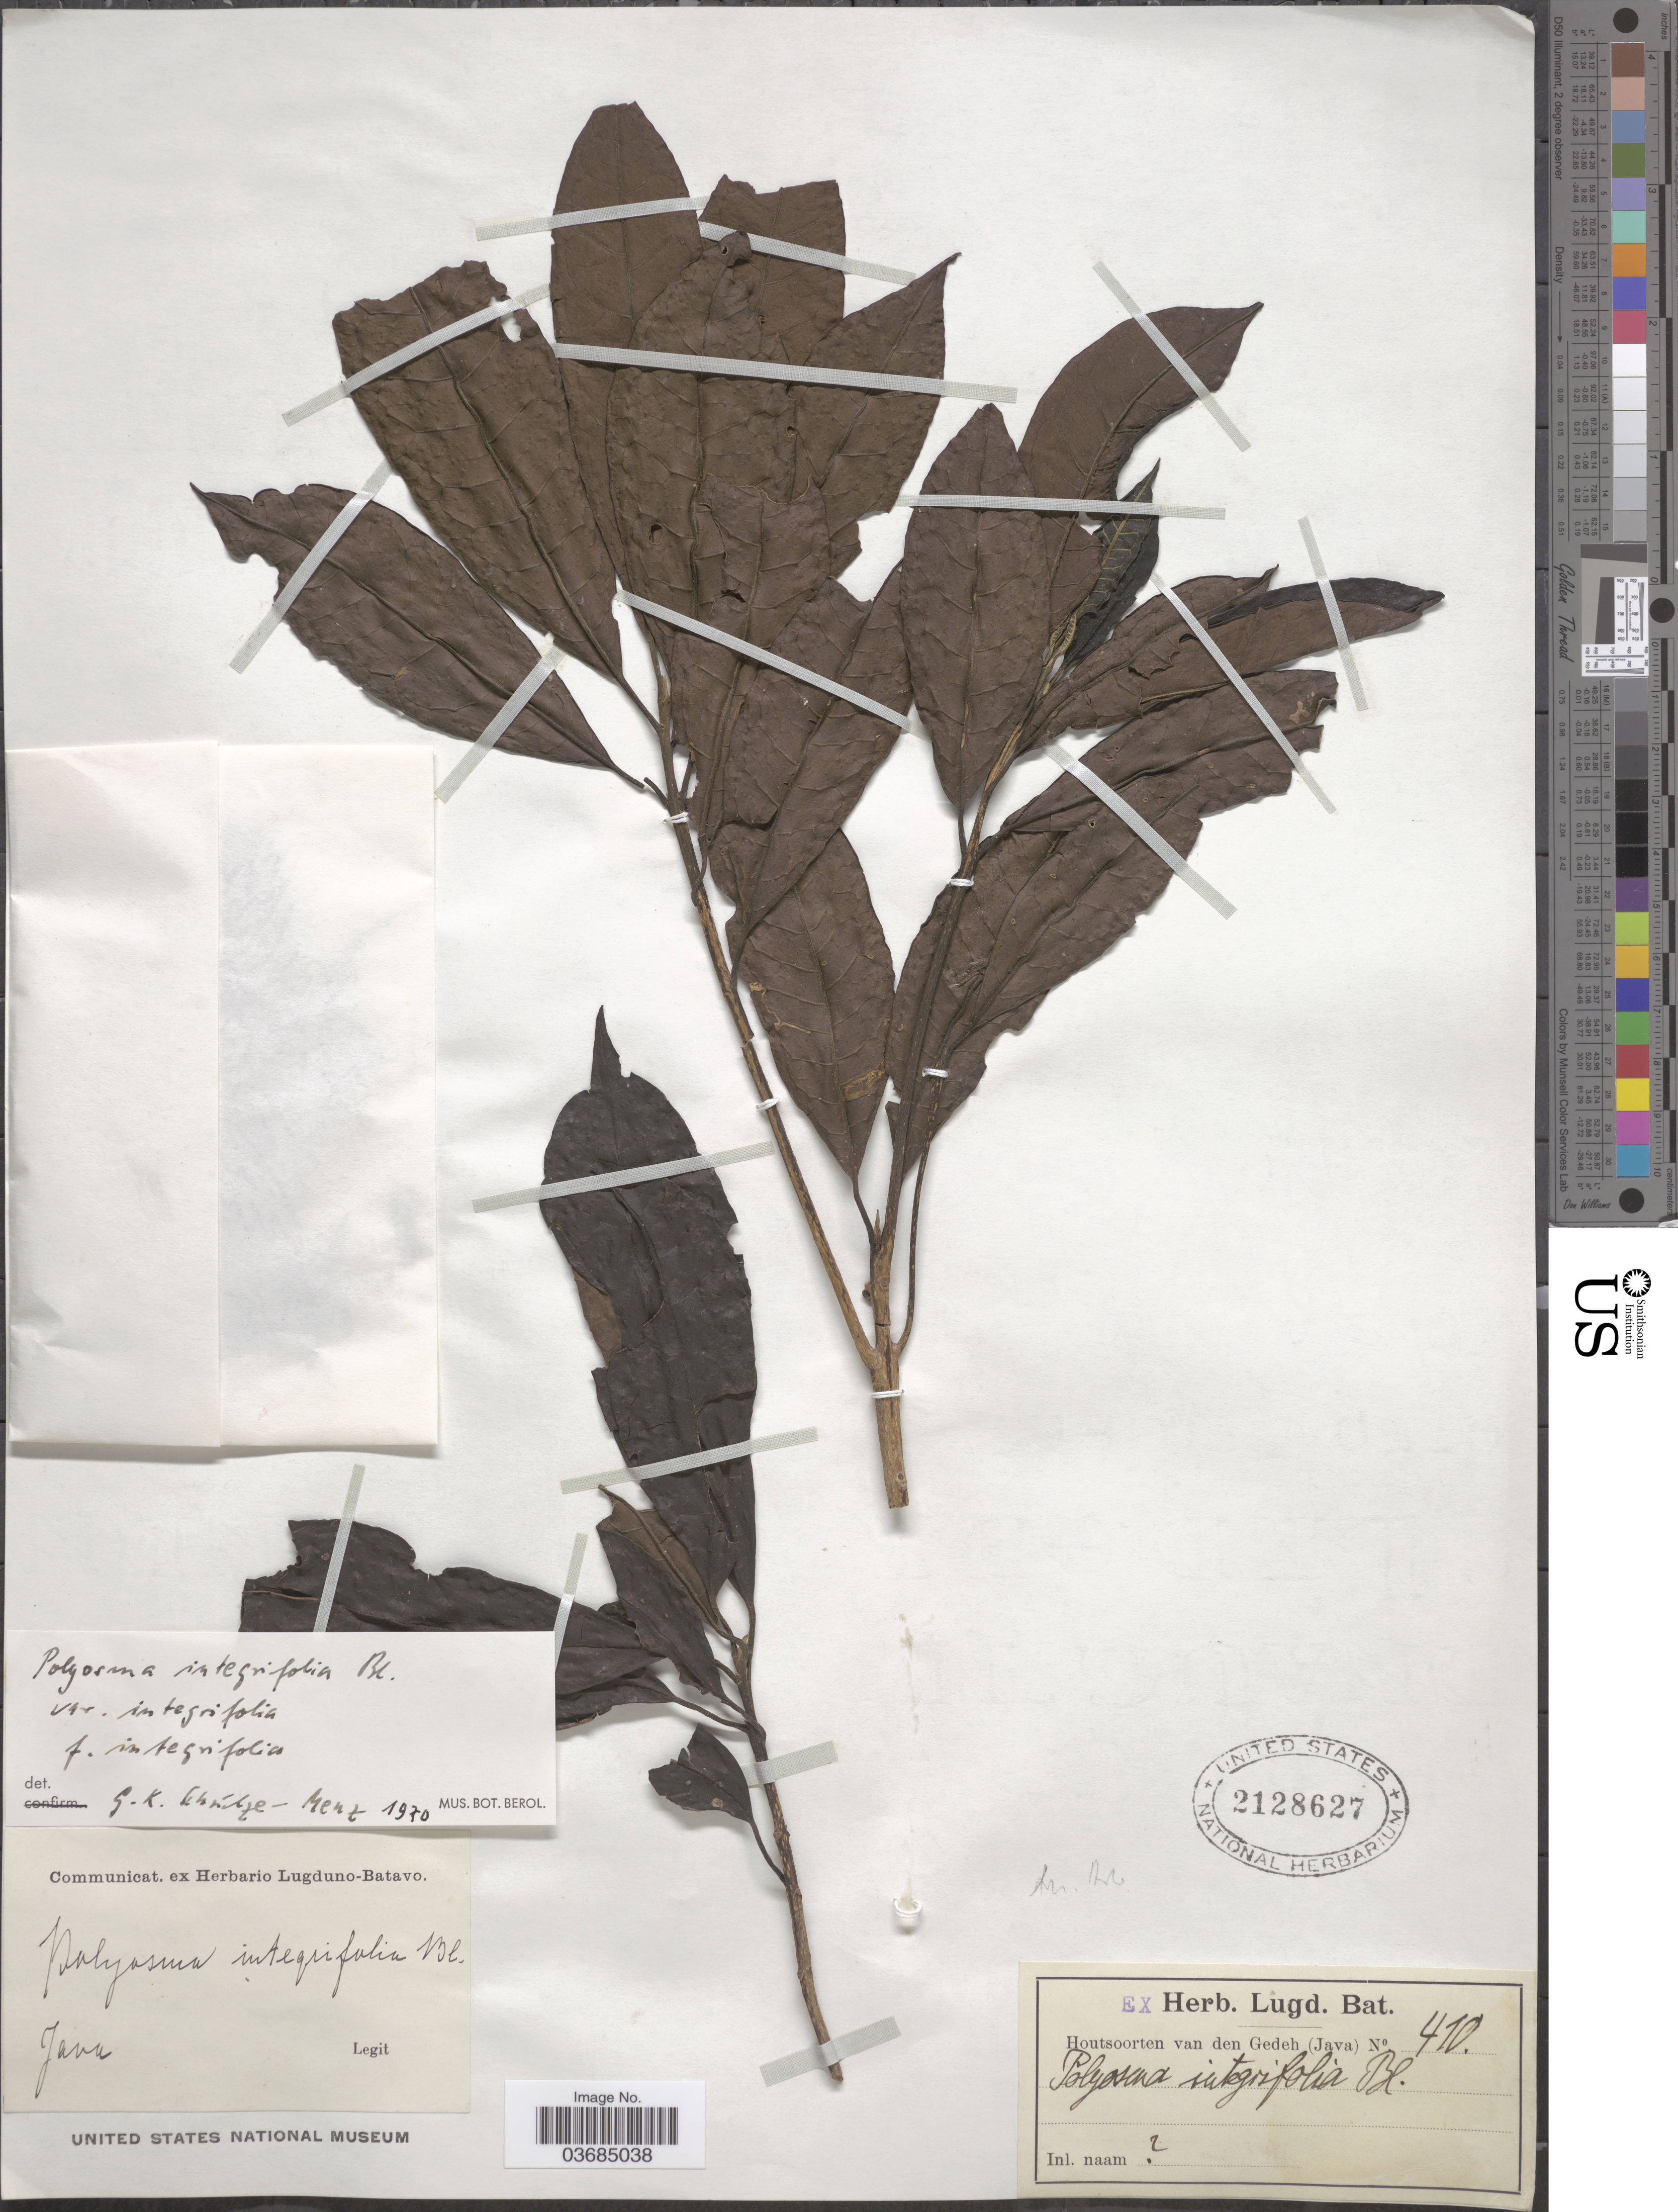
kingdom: Plantae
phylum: Tracheophyta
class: Magnoliopsida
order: Escalloniales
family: Escalloniaceae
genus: Polyosma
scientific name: Polyosma integrifolia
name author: Blume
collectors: ex herb. Lugduno-Batavo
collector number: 410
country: Indonesia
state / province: Java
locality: Den Gedeh.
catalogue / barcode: US 2128627